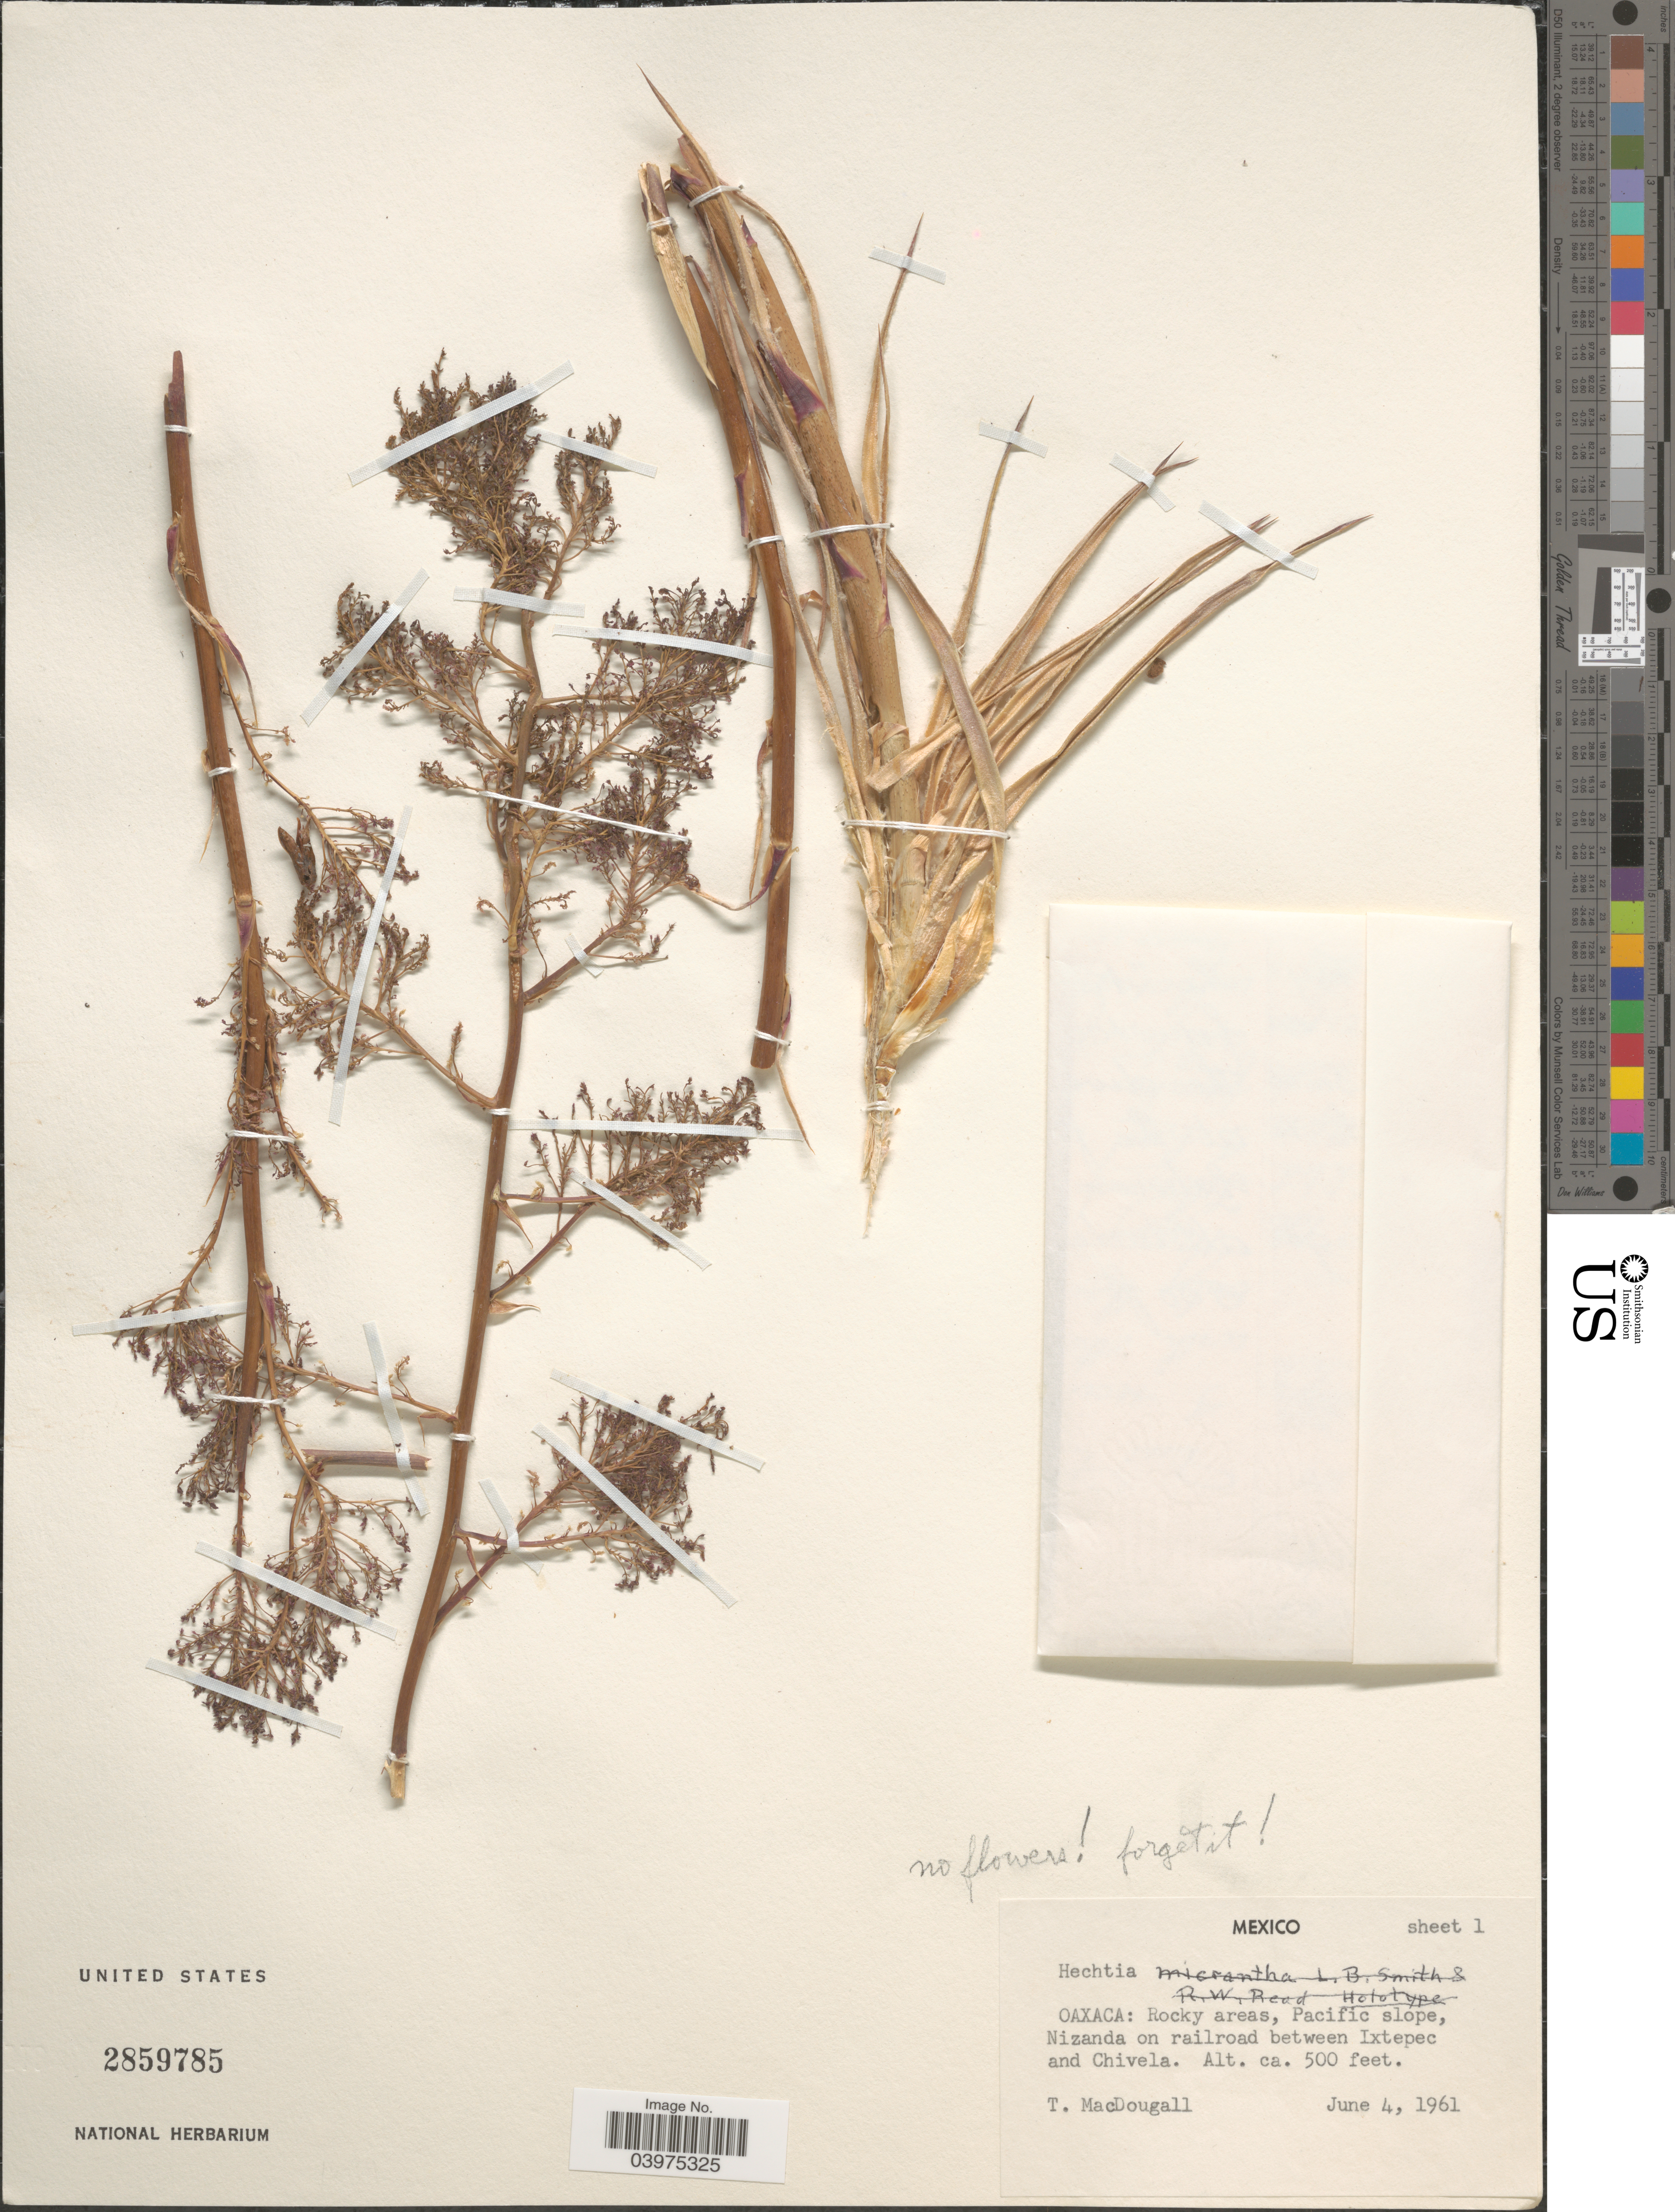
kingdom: Plantae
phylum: Tracheophyta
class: Liliopsida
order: Poales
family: Bromeliaceae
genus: Hechtia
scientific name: Hechtia sp.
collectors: T. B. MacDougall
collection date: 1961-06-04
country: Mexico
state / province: Oaxaca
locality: Rocky areas, Pacific slope, Nizanda on railroad between Ixtepec and Chivela.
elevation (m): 152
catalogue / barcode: US 2859785